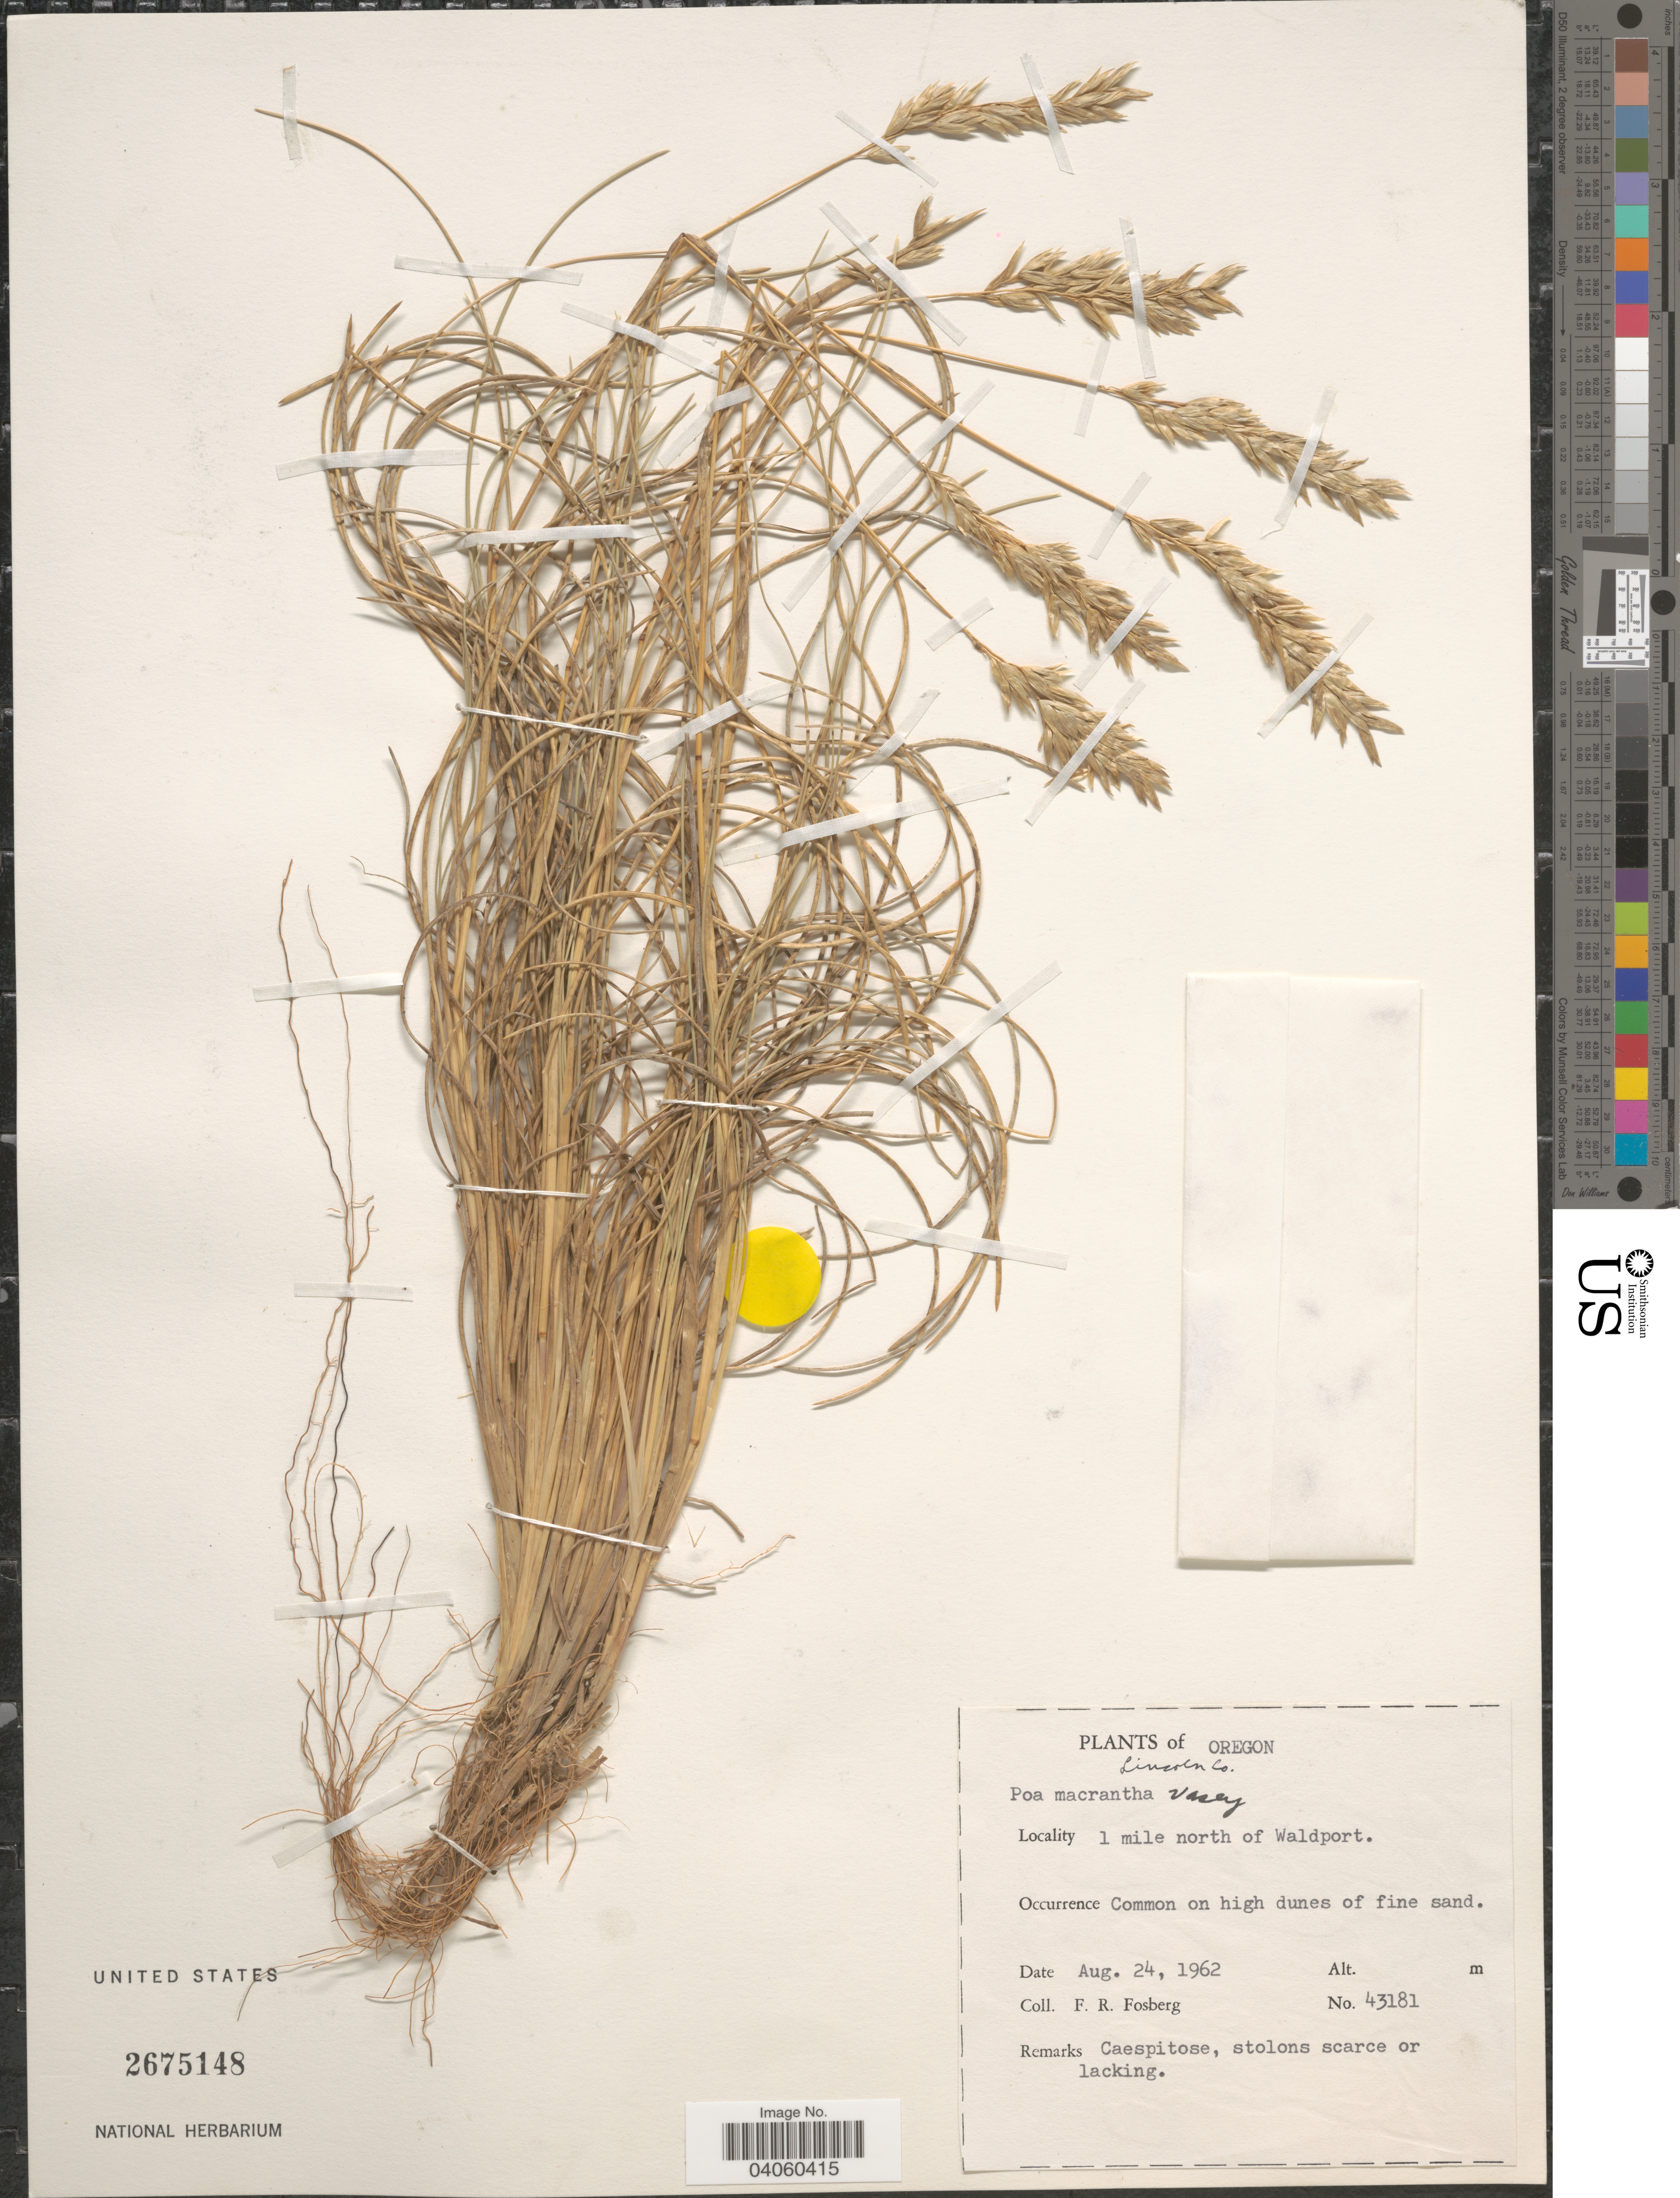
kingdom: Plantae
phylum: Tracheophyta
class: Liliopsida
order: Poales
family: Poaceae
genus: Poa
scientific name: Poa macrantha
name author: Vasey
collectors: F. R. Fosberg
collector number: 43181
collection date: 1962-08-24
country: United States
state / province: Oregon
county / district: Lincoln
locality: Lincoln Co. 1 mile north of Waldport.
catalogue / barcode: US 2675148